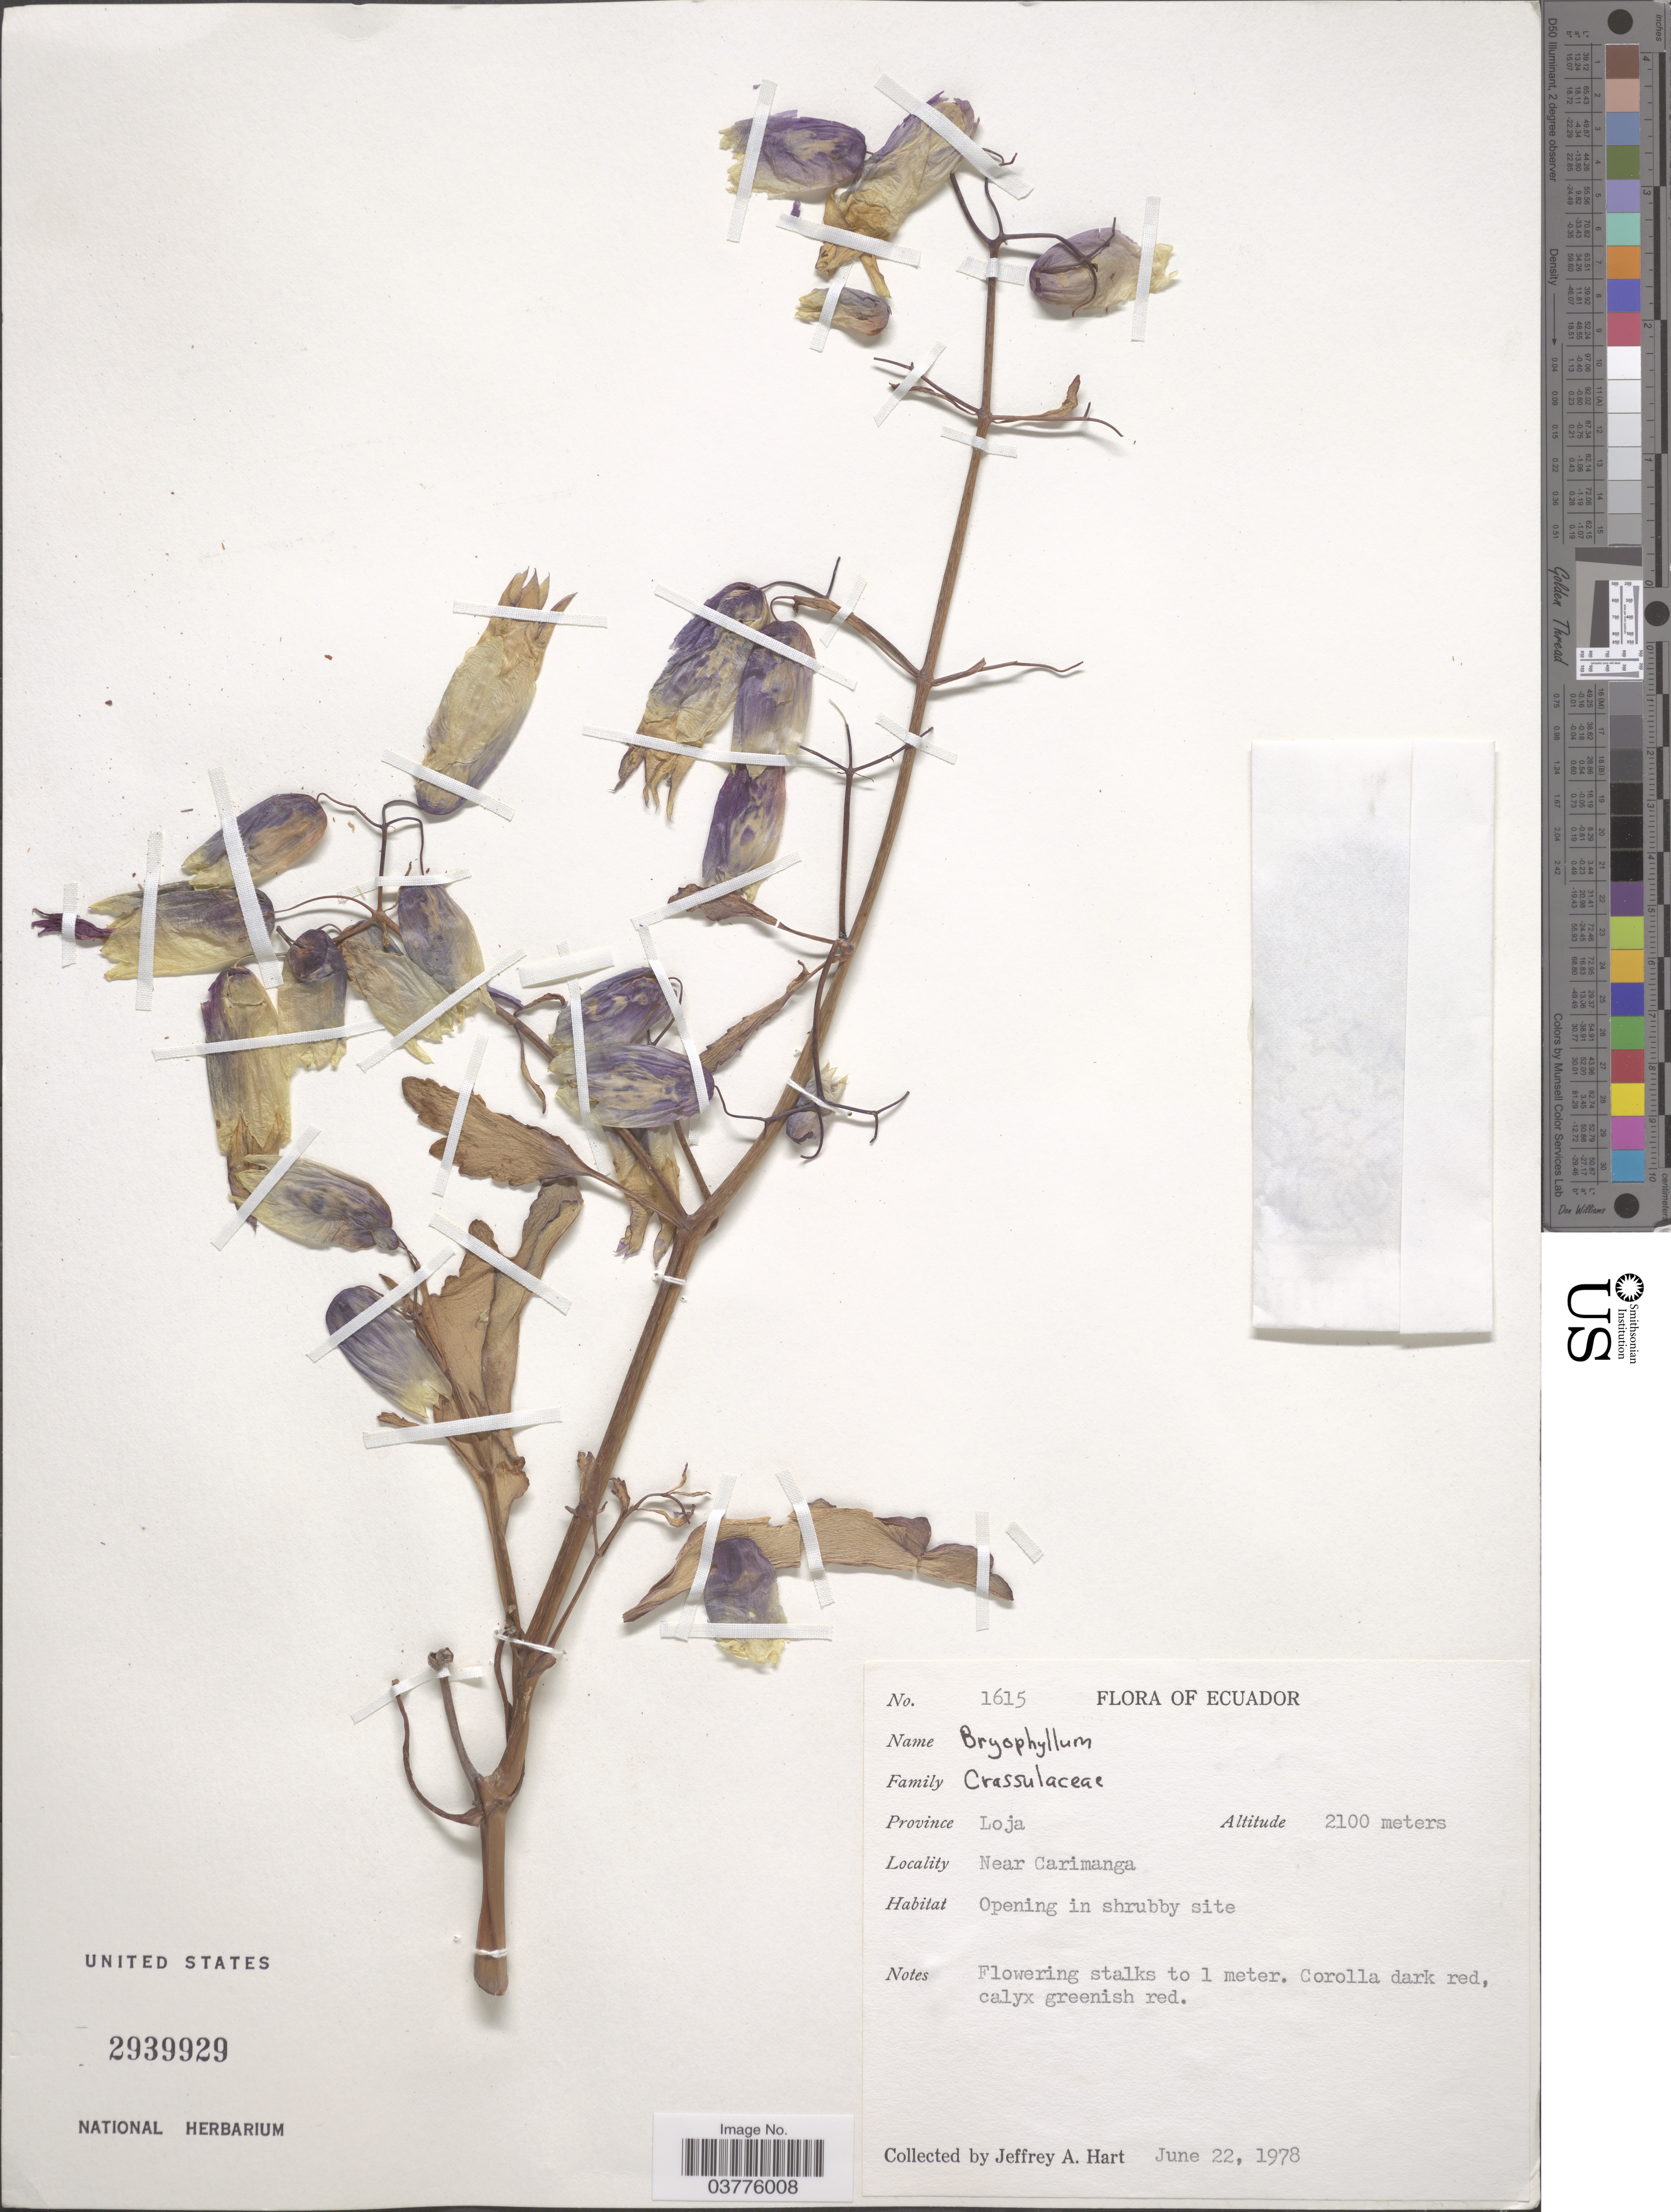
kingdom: Plantae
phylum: Tracheophyta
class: Magnoliopsida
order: Saxifragales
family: Crassulaceae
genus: Kalanchoe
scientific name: Kalanchoe pinnata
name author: (Lam.) Pers.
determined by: Strong, Mark T., (BOT), Smithsonian Institution - National Museum of Natural History (UNITED STATES)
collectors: J. A. Hart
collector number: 1615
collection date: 1978-06-22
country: Ecuador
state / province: Loja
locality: Near Carimanga.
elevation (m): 2100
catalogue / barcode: US 2939929